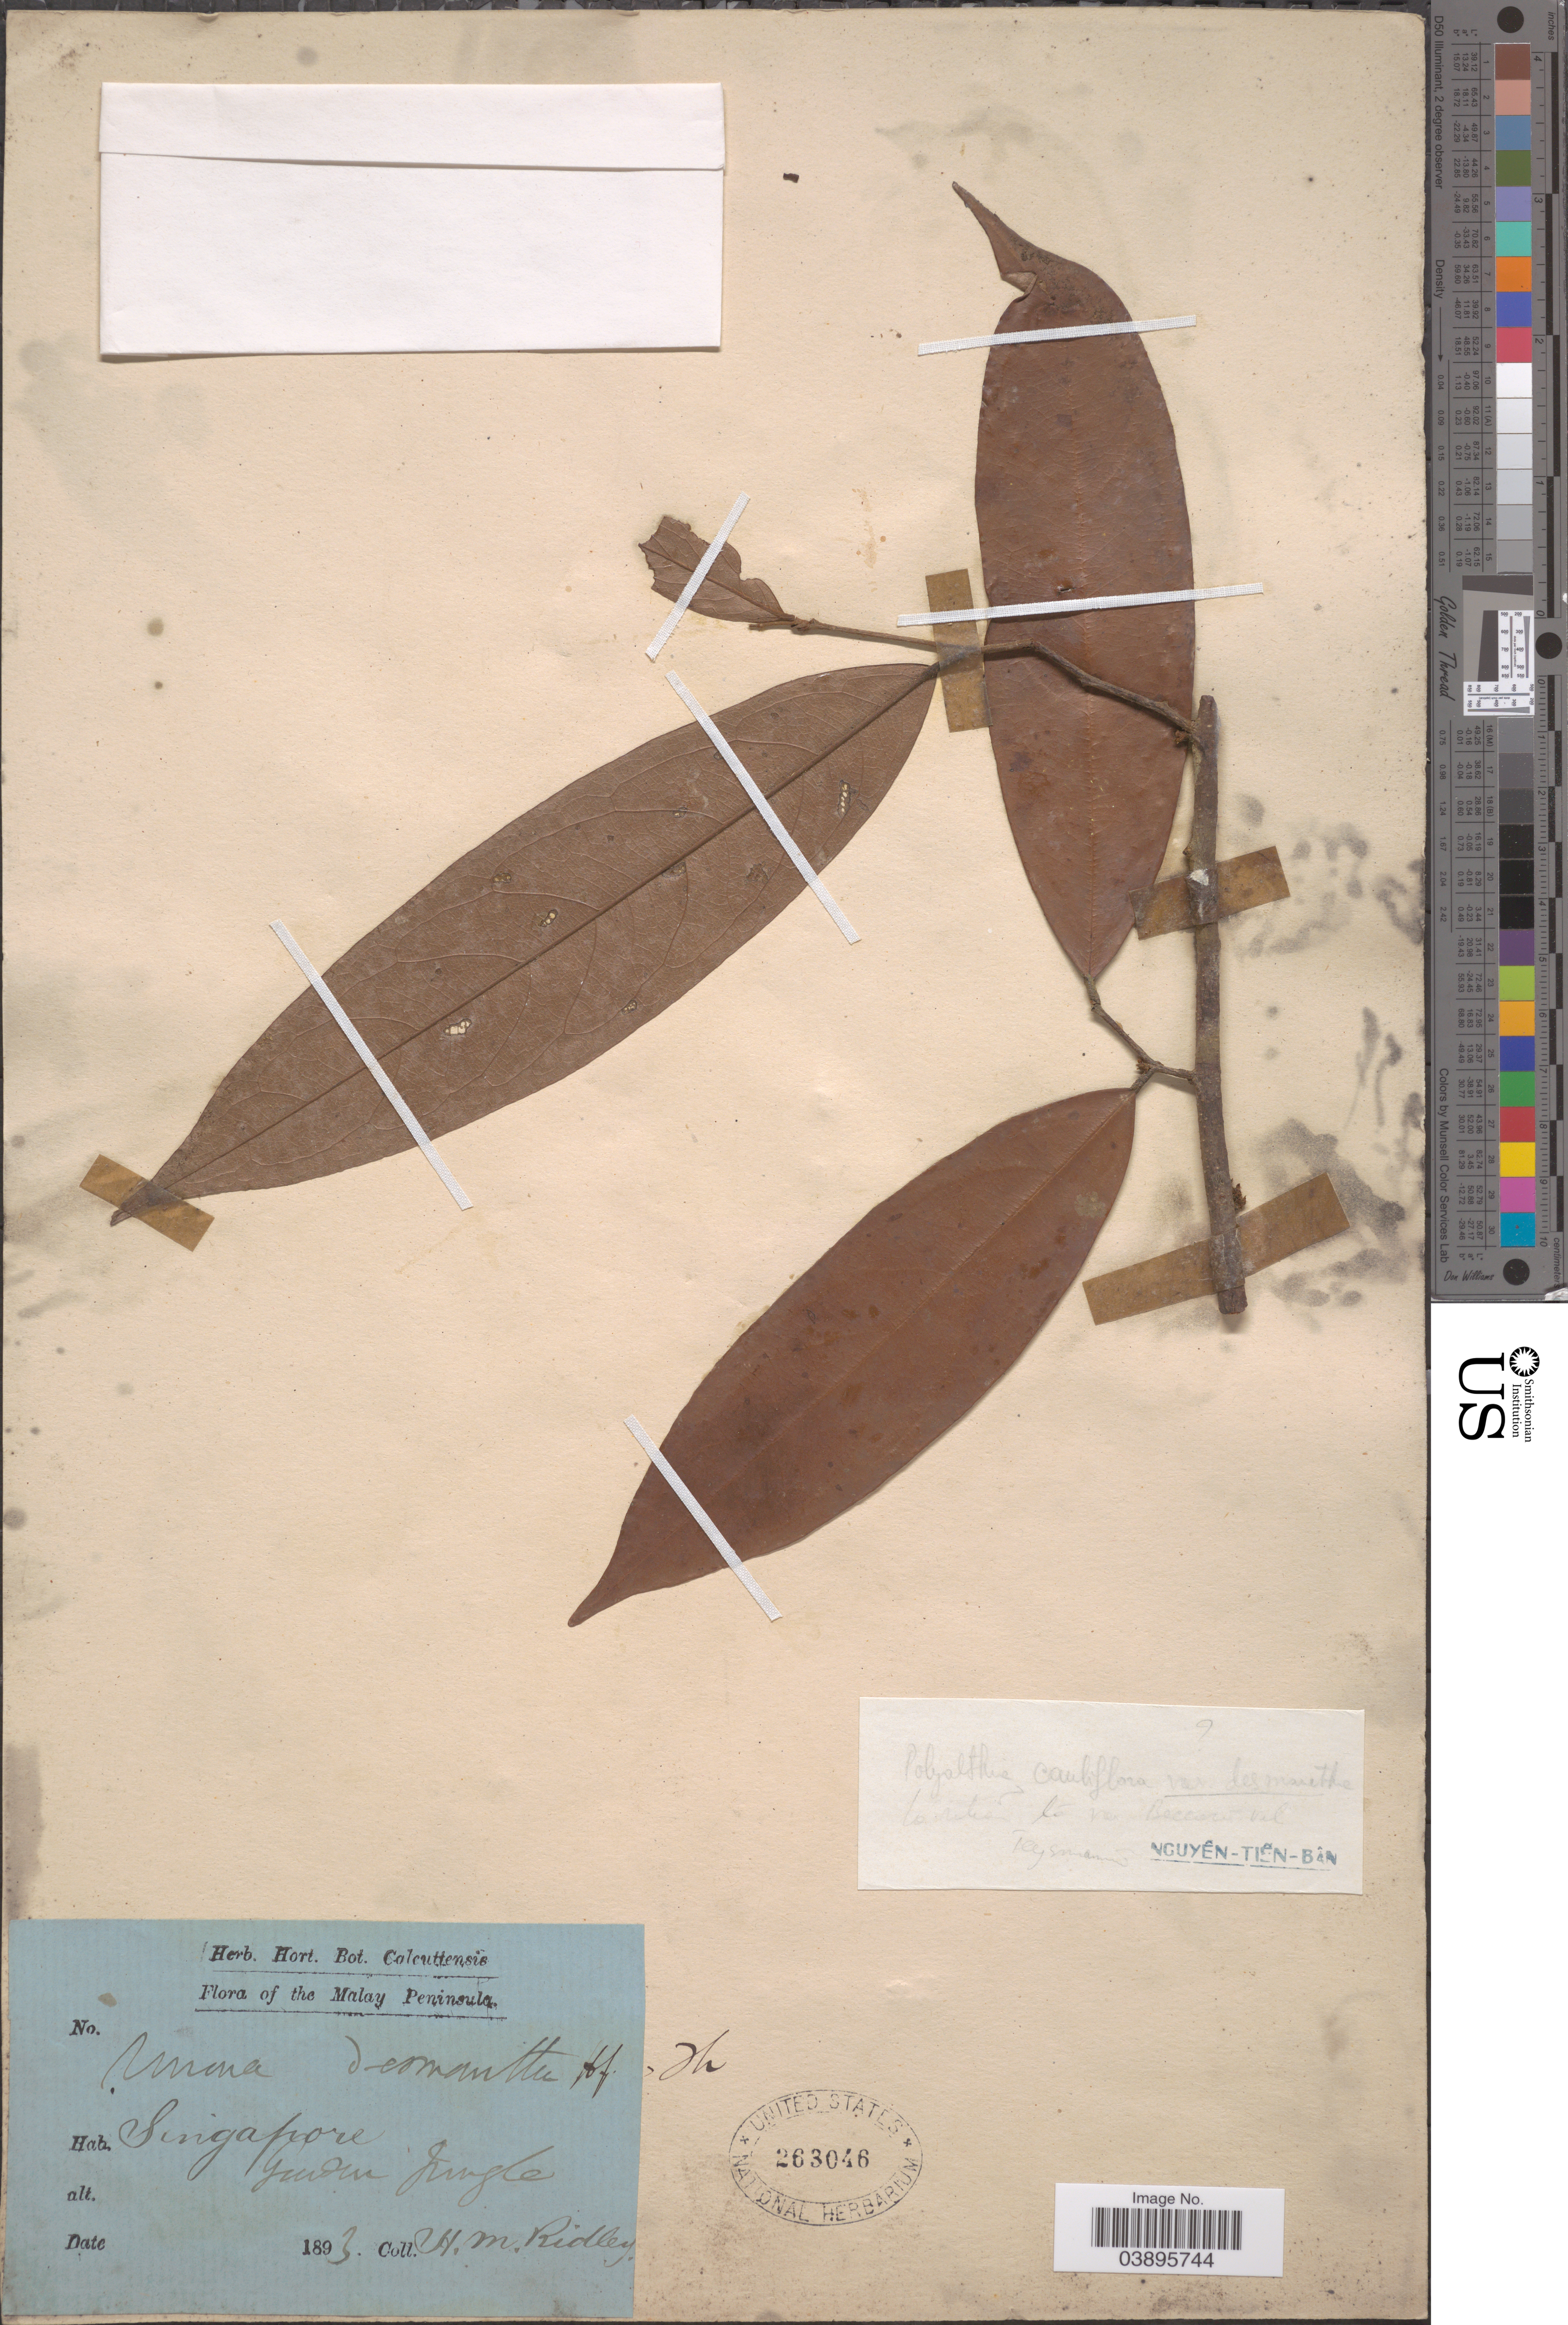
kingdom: Plantae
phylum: Tracheophyta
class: Magnoliopsida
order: Magnoliales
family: Annonaceae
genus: Polyalthia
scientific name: Polyalthia cauliflora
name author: Hook. f. & Thomson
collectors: H. Ridley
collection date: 1893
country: Singapore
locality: The Malay Peninsula. Garden Jungle.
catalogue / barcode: US 263046